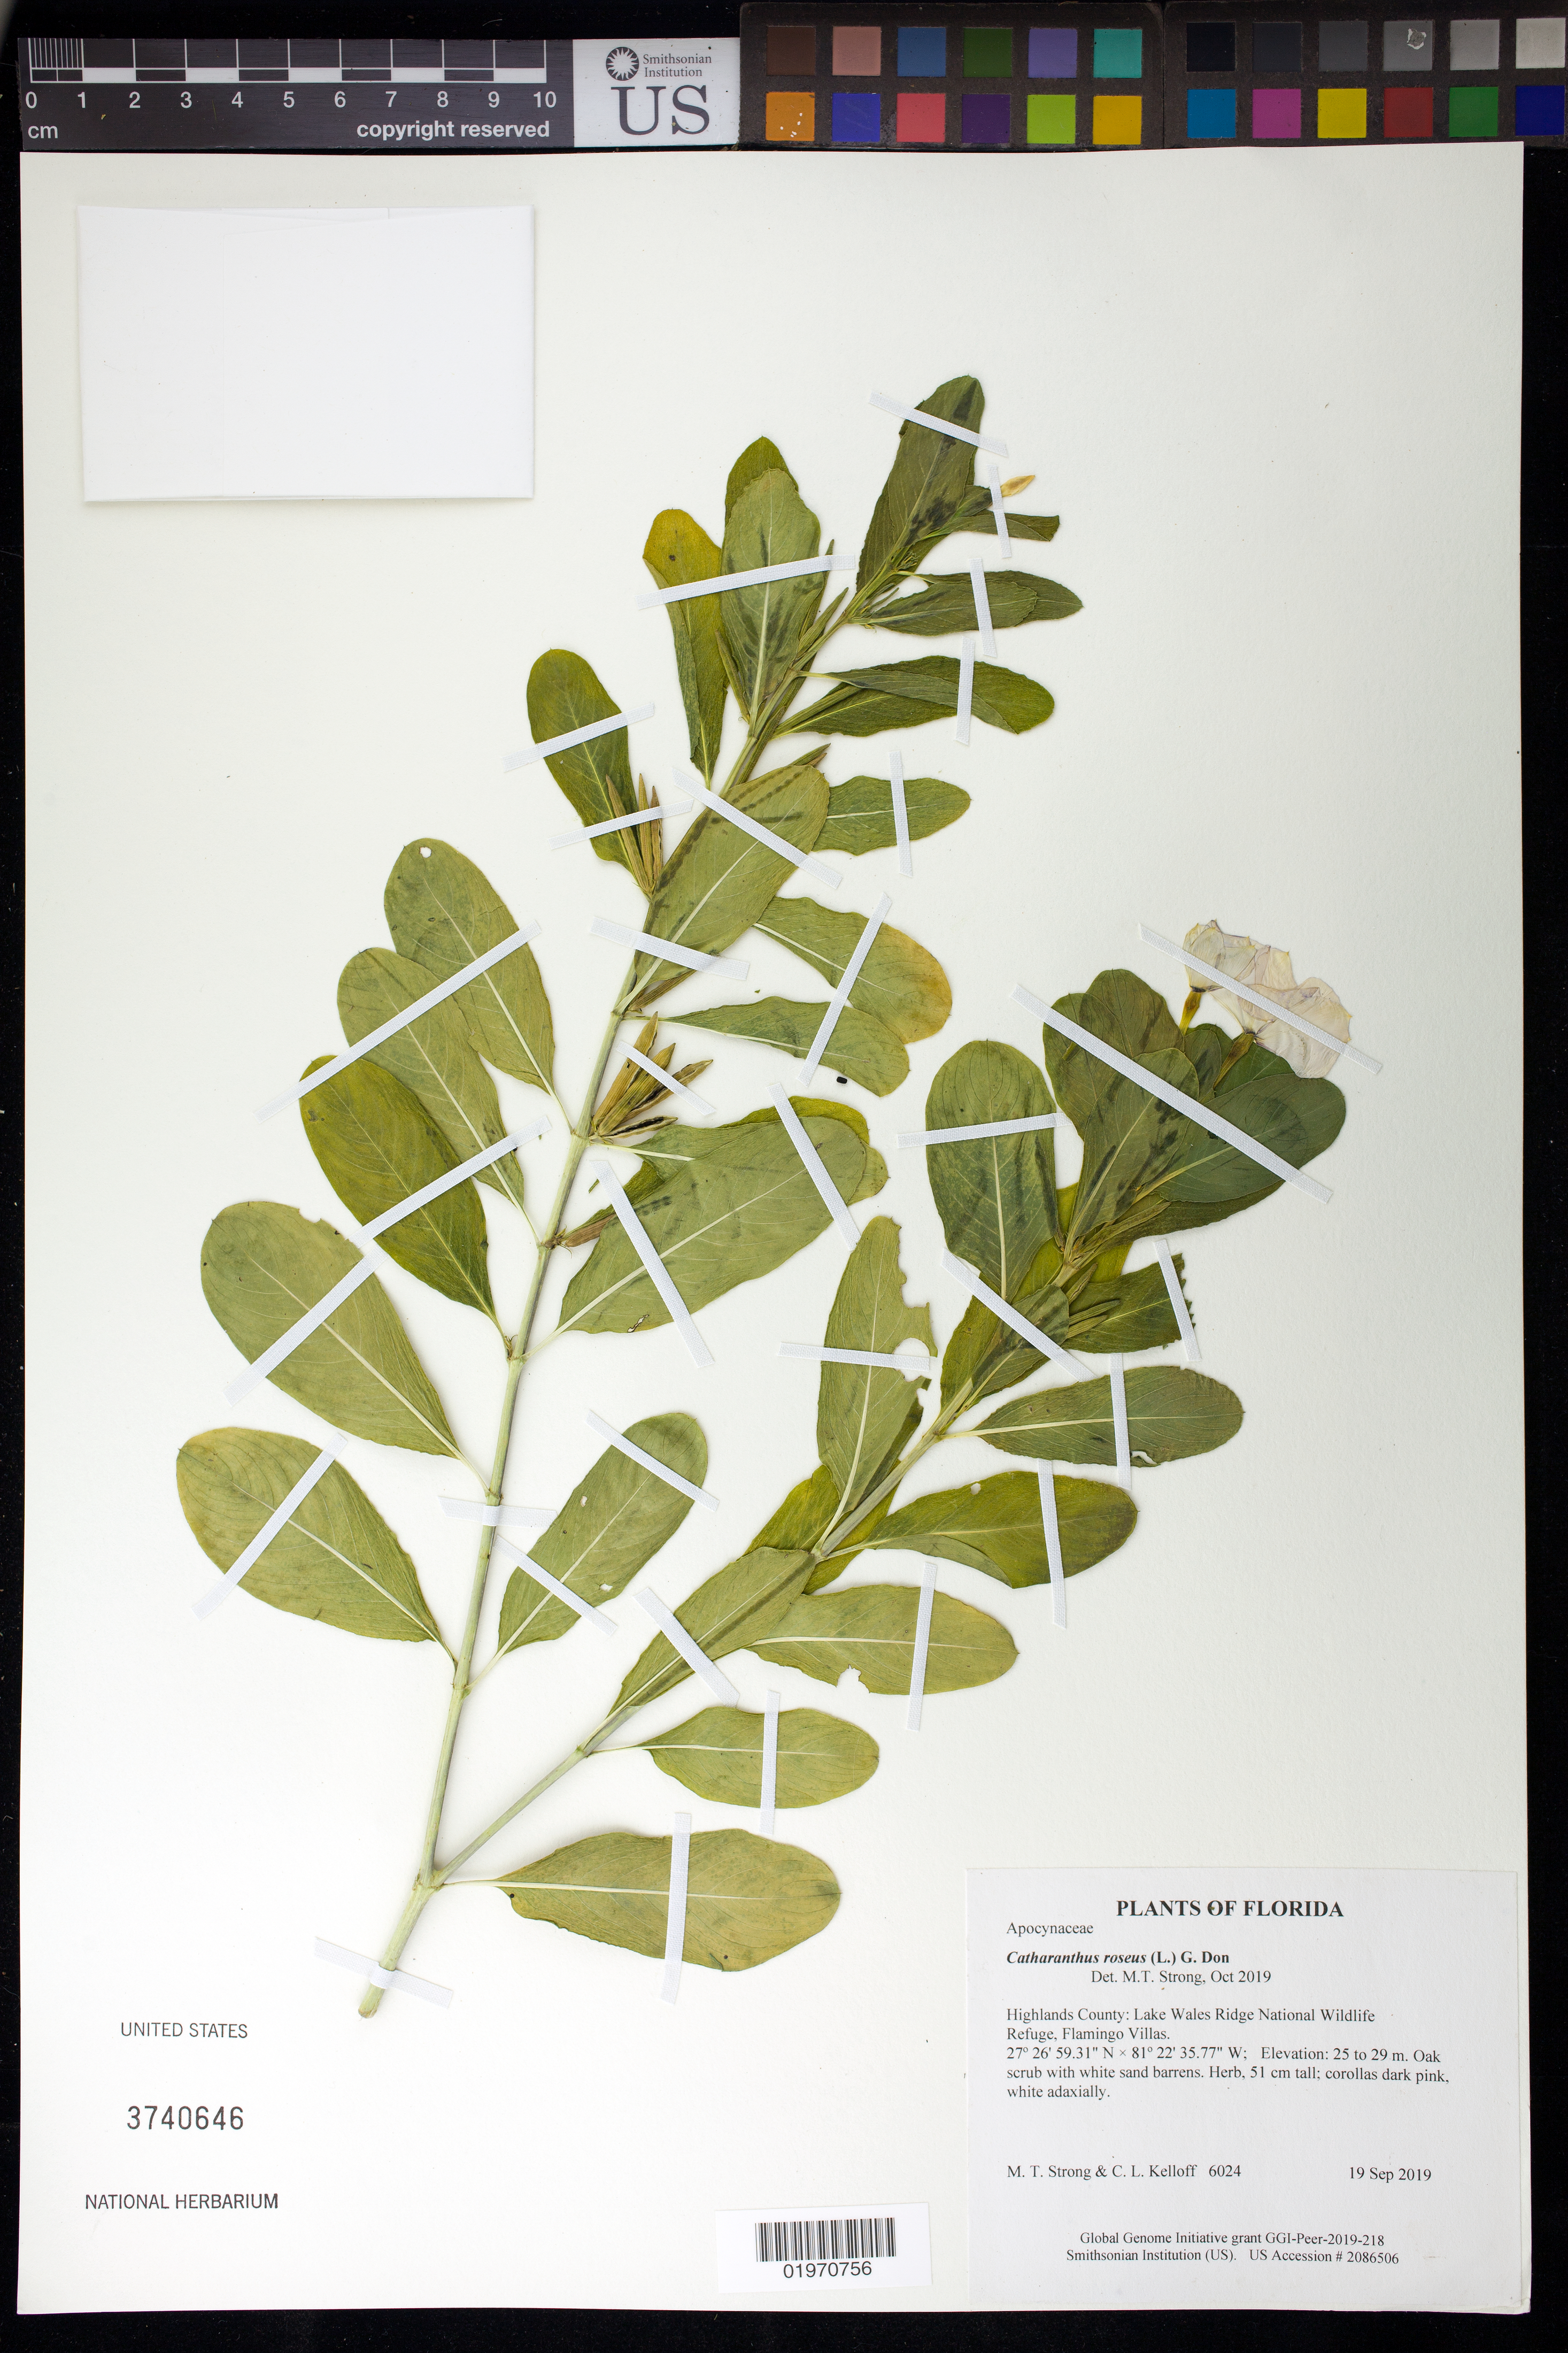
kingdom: Plantae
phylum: Tracheophyta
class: Magnoliopsida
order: Gentianales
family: Apocynaceae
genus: Catharanthus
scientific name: Catharanthus roseus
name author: (L.) G. Don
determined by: Strong, Mark T., (BOT), Smithsonian Institution - National Museum of Natural History (UNITED STATES)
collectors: M. T. Strong & C. L. Kelloff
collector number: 6024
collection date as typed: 19 Sep 2019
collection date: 2019-09-19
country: United States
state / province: Florida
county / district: Highlands County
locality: Lake Wales Ridge National Wildlife Refuge, Flamingo Villas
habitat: Oak scrub with white sand barrens.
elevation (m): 25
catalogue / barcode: US 3740646